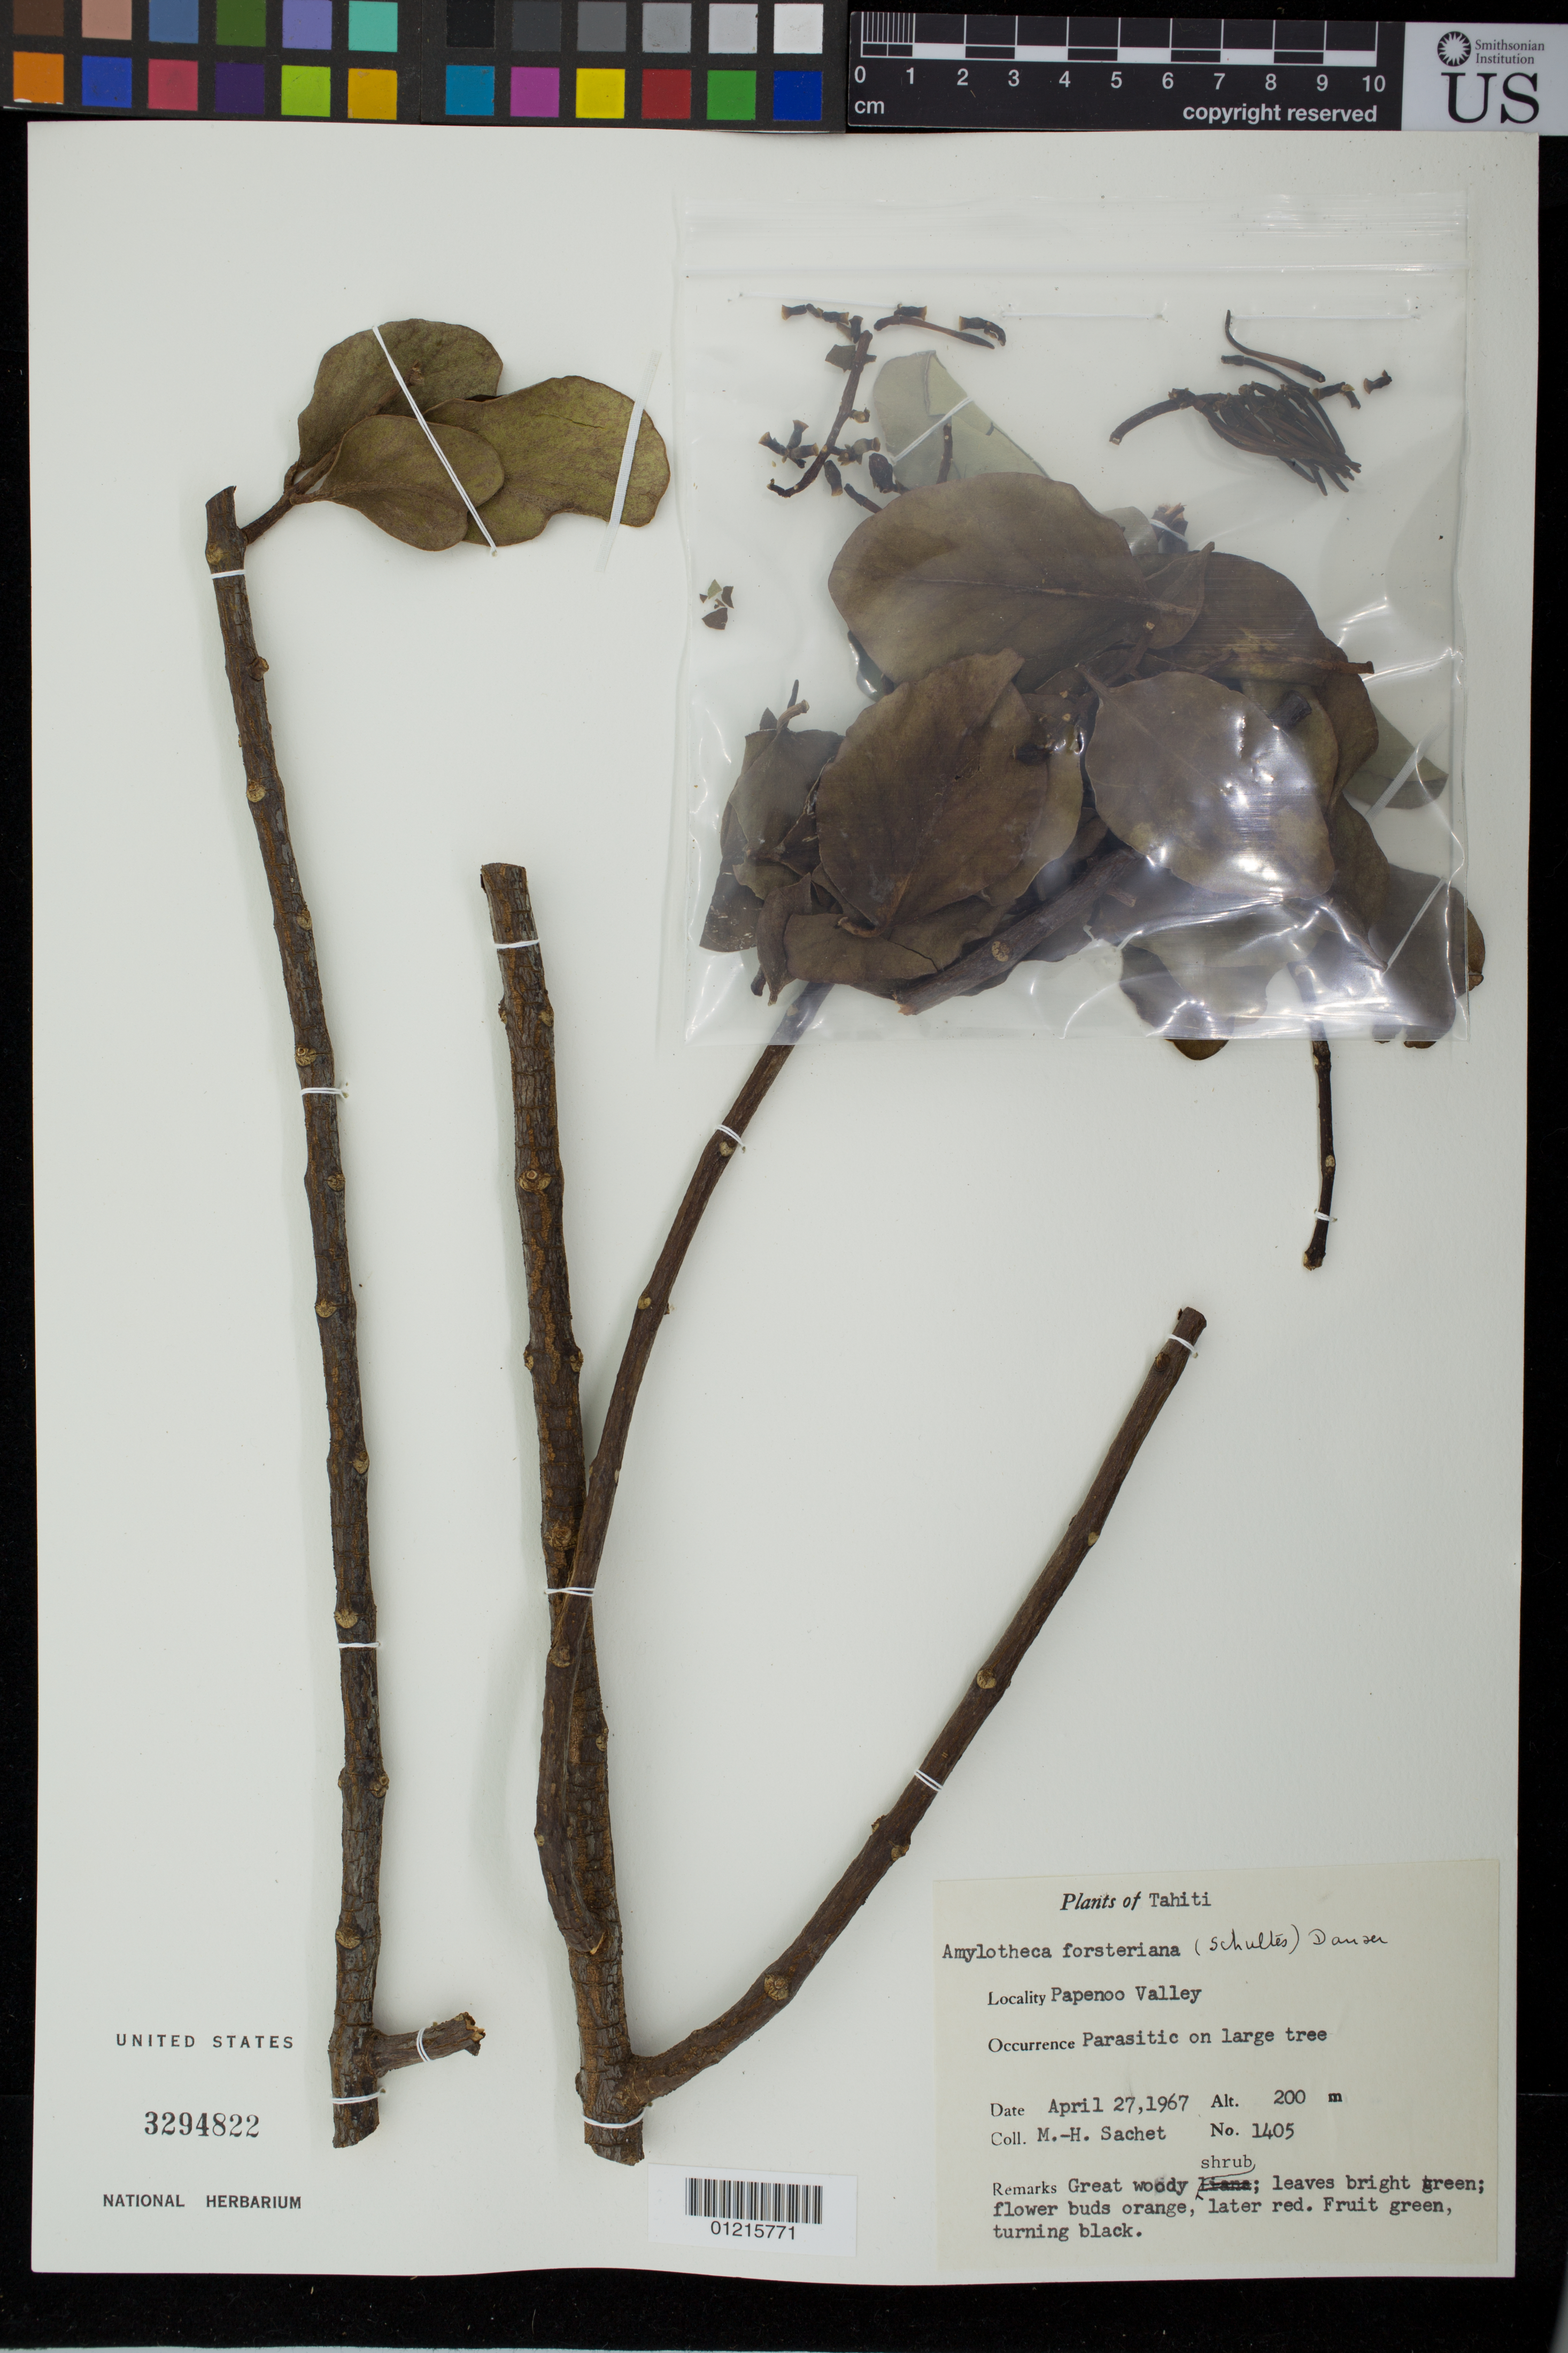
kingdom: Plantae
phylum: Tracheophyta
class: Magnoliopsida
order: Santalales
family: Loranthaceae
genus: Decaisnina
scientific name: Decaisnina forsteriana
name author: (Schult. & Schult. f.) Barlow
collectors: M.-H. Sachet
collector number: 1405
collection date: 1967-04-27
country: French Polynesia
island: Tahiti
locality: Papenoo Valley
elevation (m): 200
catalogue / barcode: US 3294822